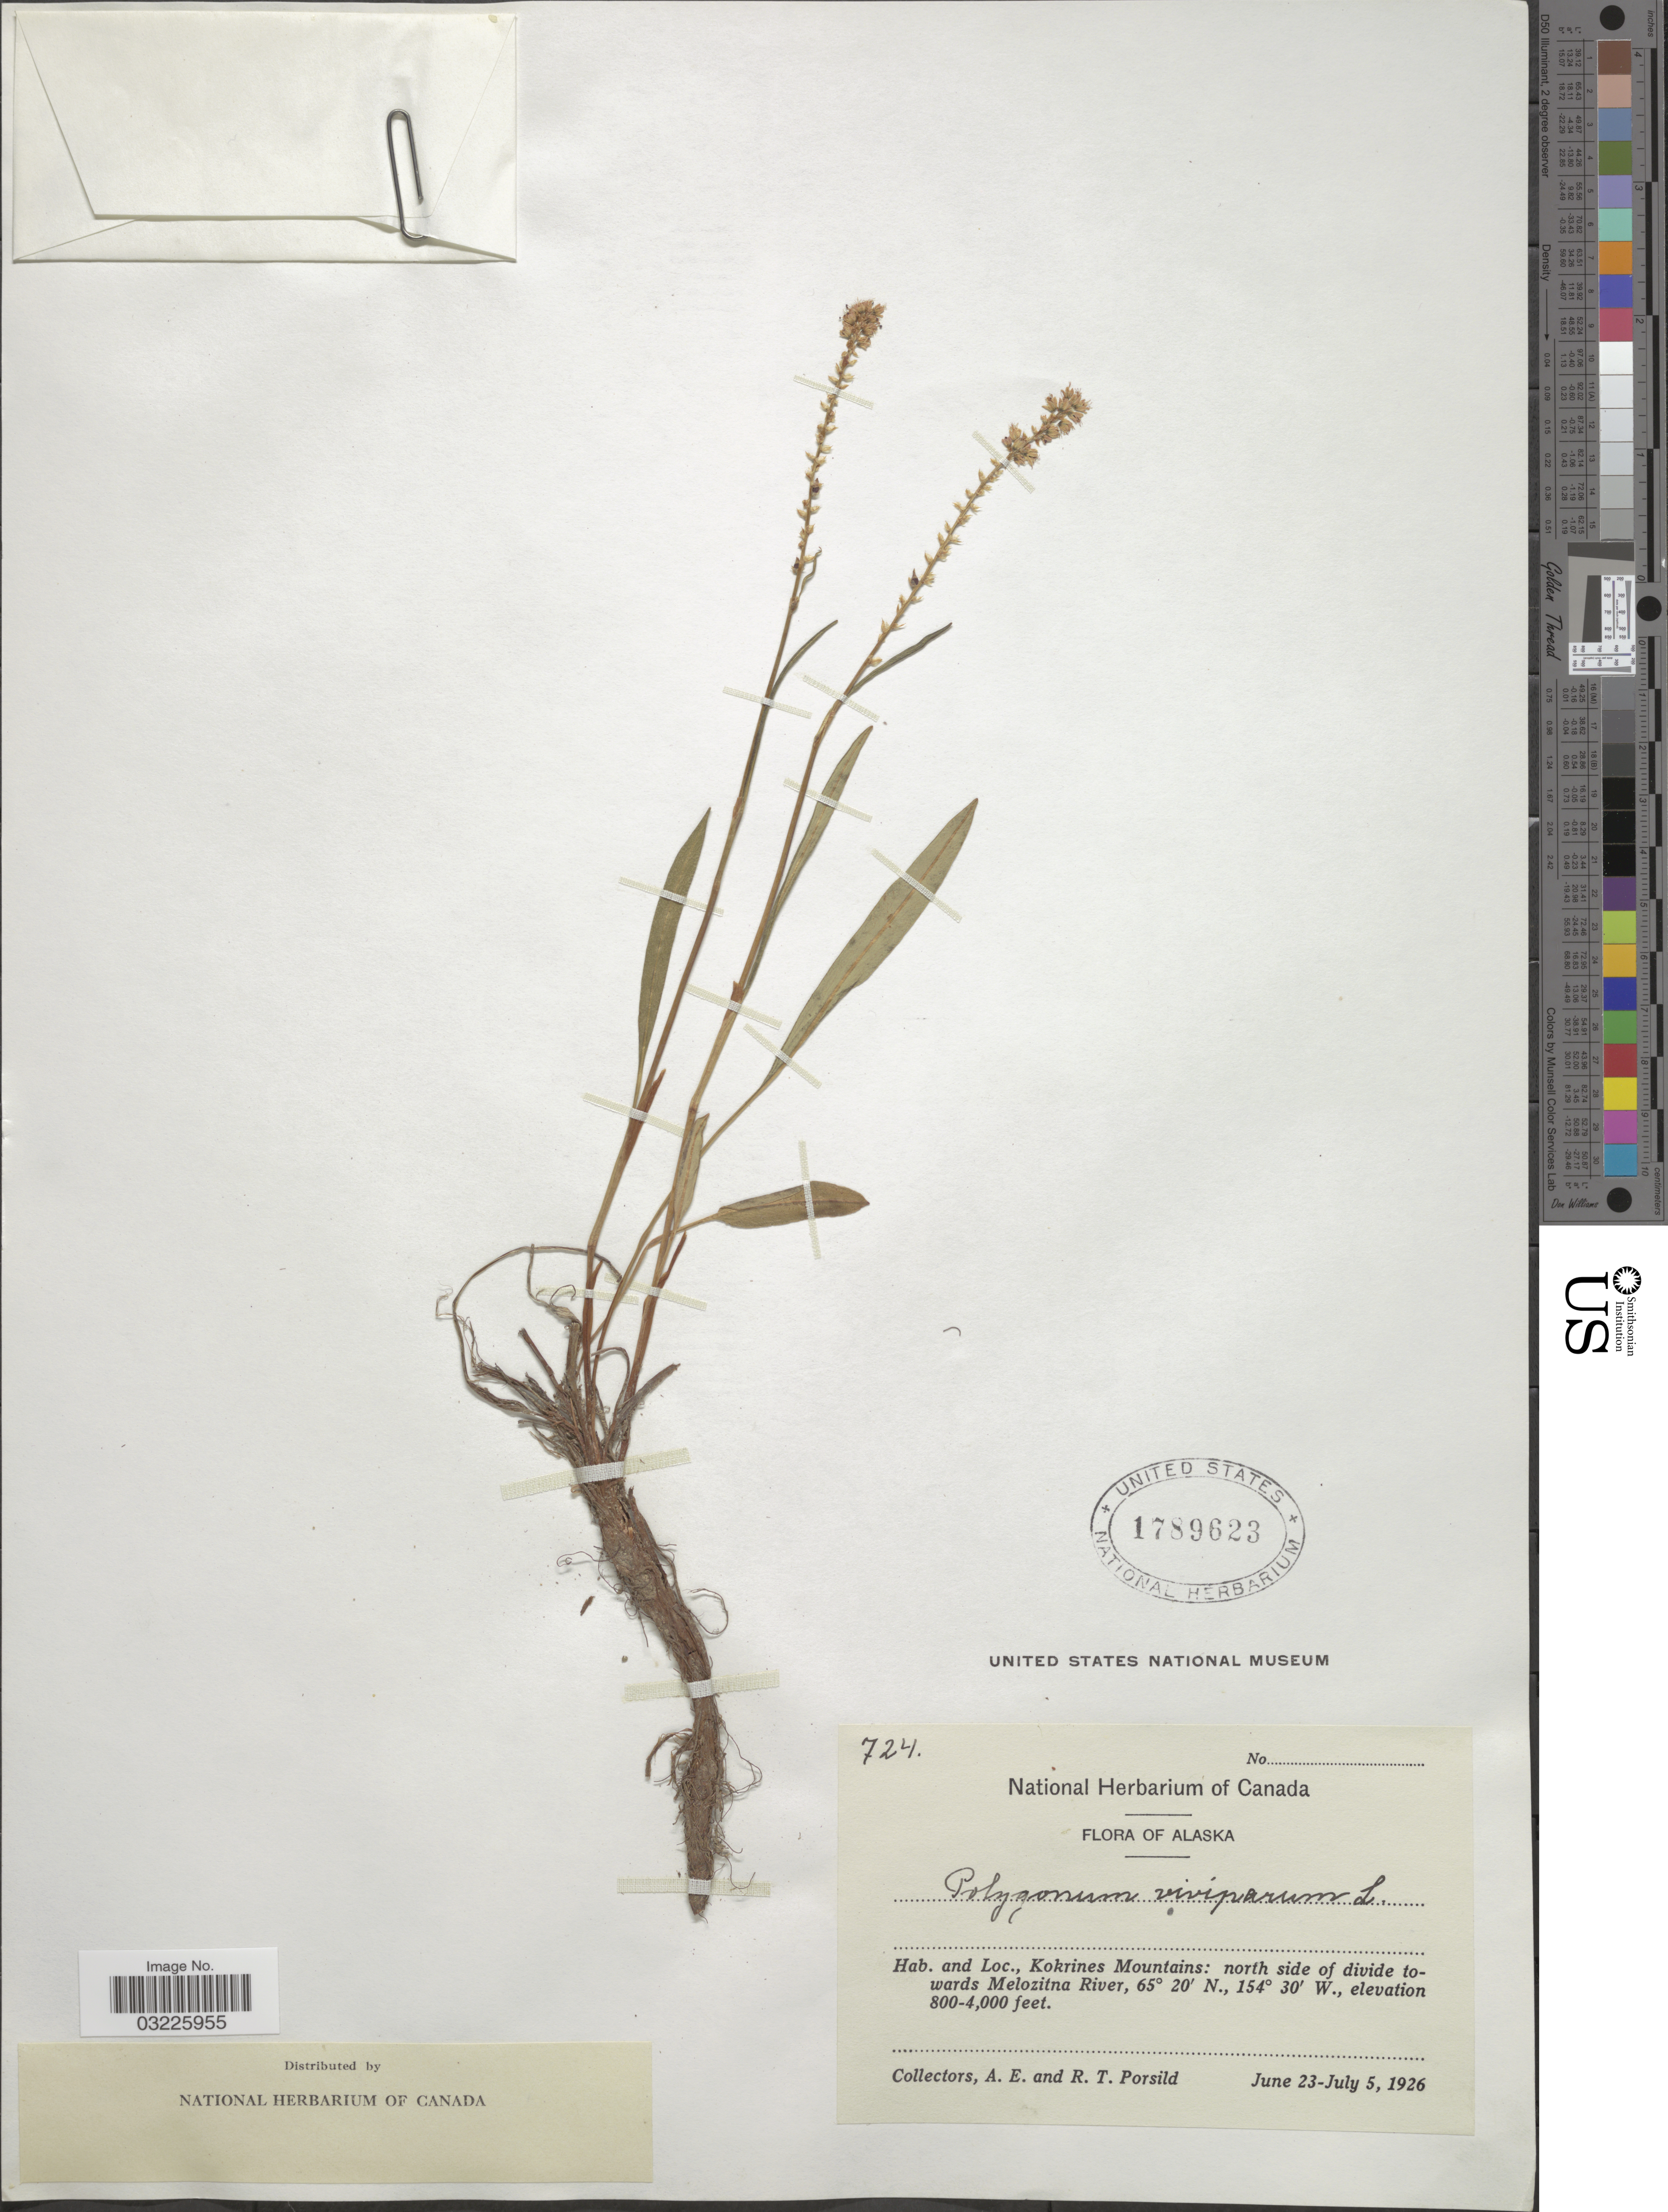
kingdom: Plantae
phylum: Tracheophyta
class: Magnoliopsida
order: Caryophyllales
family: Polygonaceae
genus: Bistorta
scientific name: Bistorta vivipara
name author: (L.) Delarbre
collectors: A. E. Porsild & R. T. Porsild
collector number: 724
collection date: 1926-06-23/1926-07-05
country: United States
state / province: Alaska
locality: Kokrines Mountains: north side of divide towards Meloztina River.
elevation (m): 244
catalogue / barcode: US 1789623